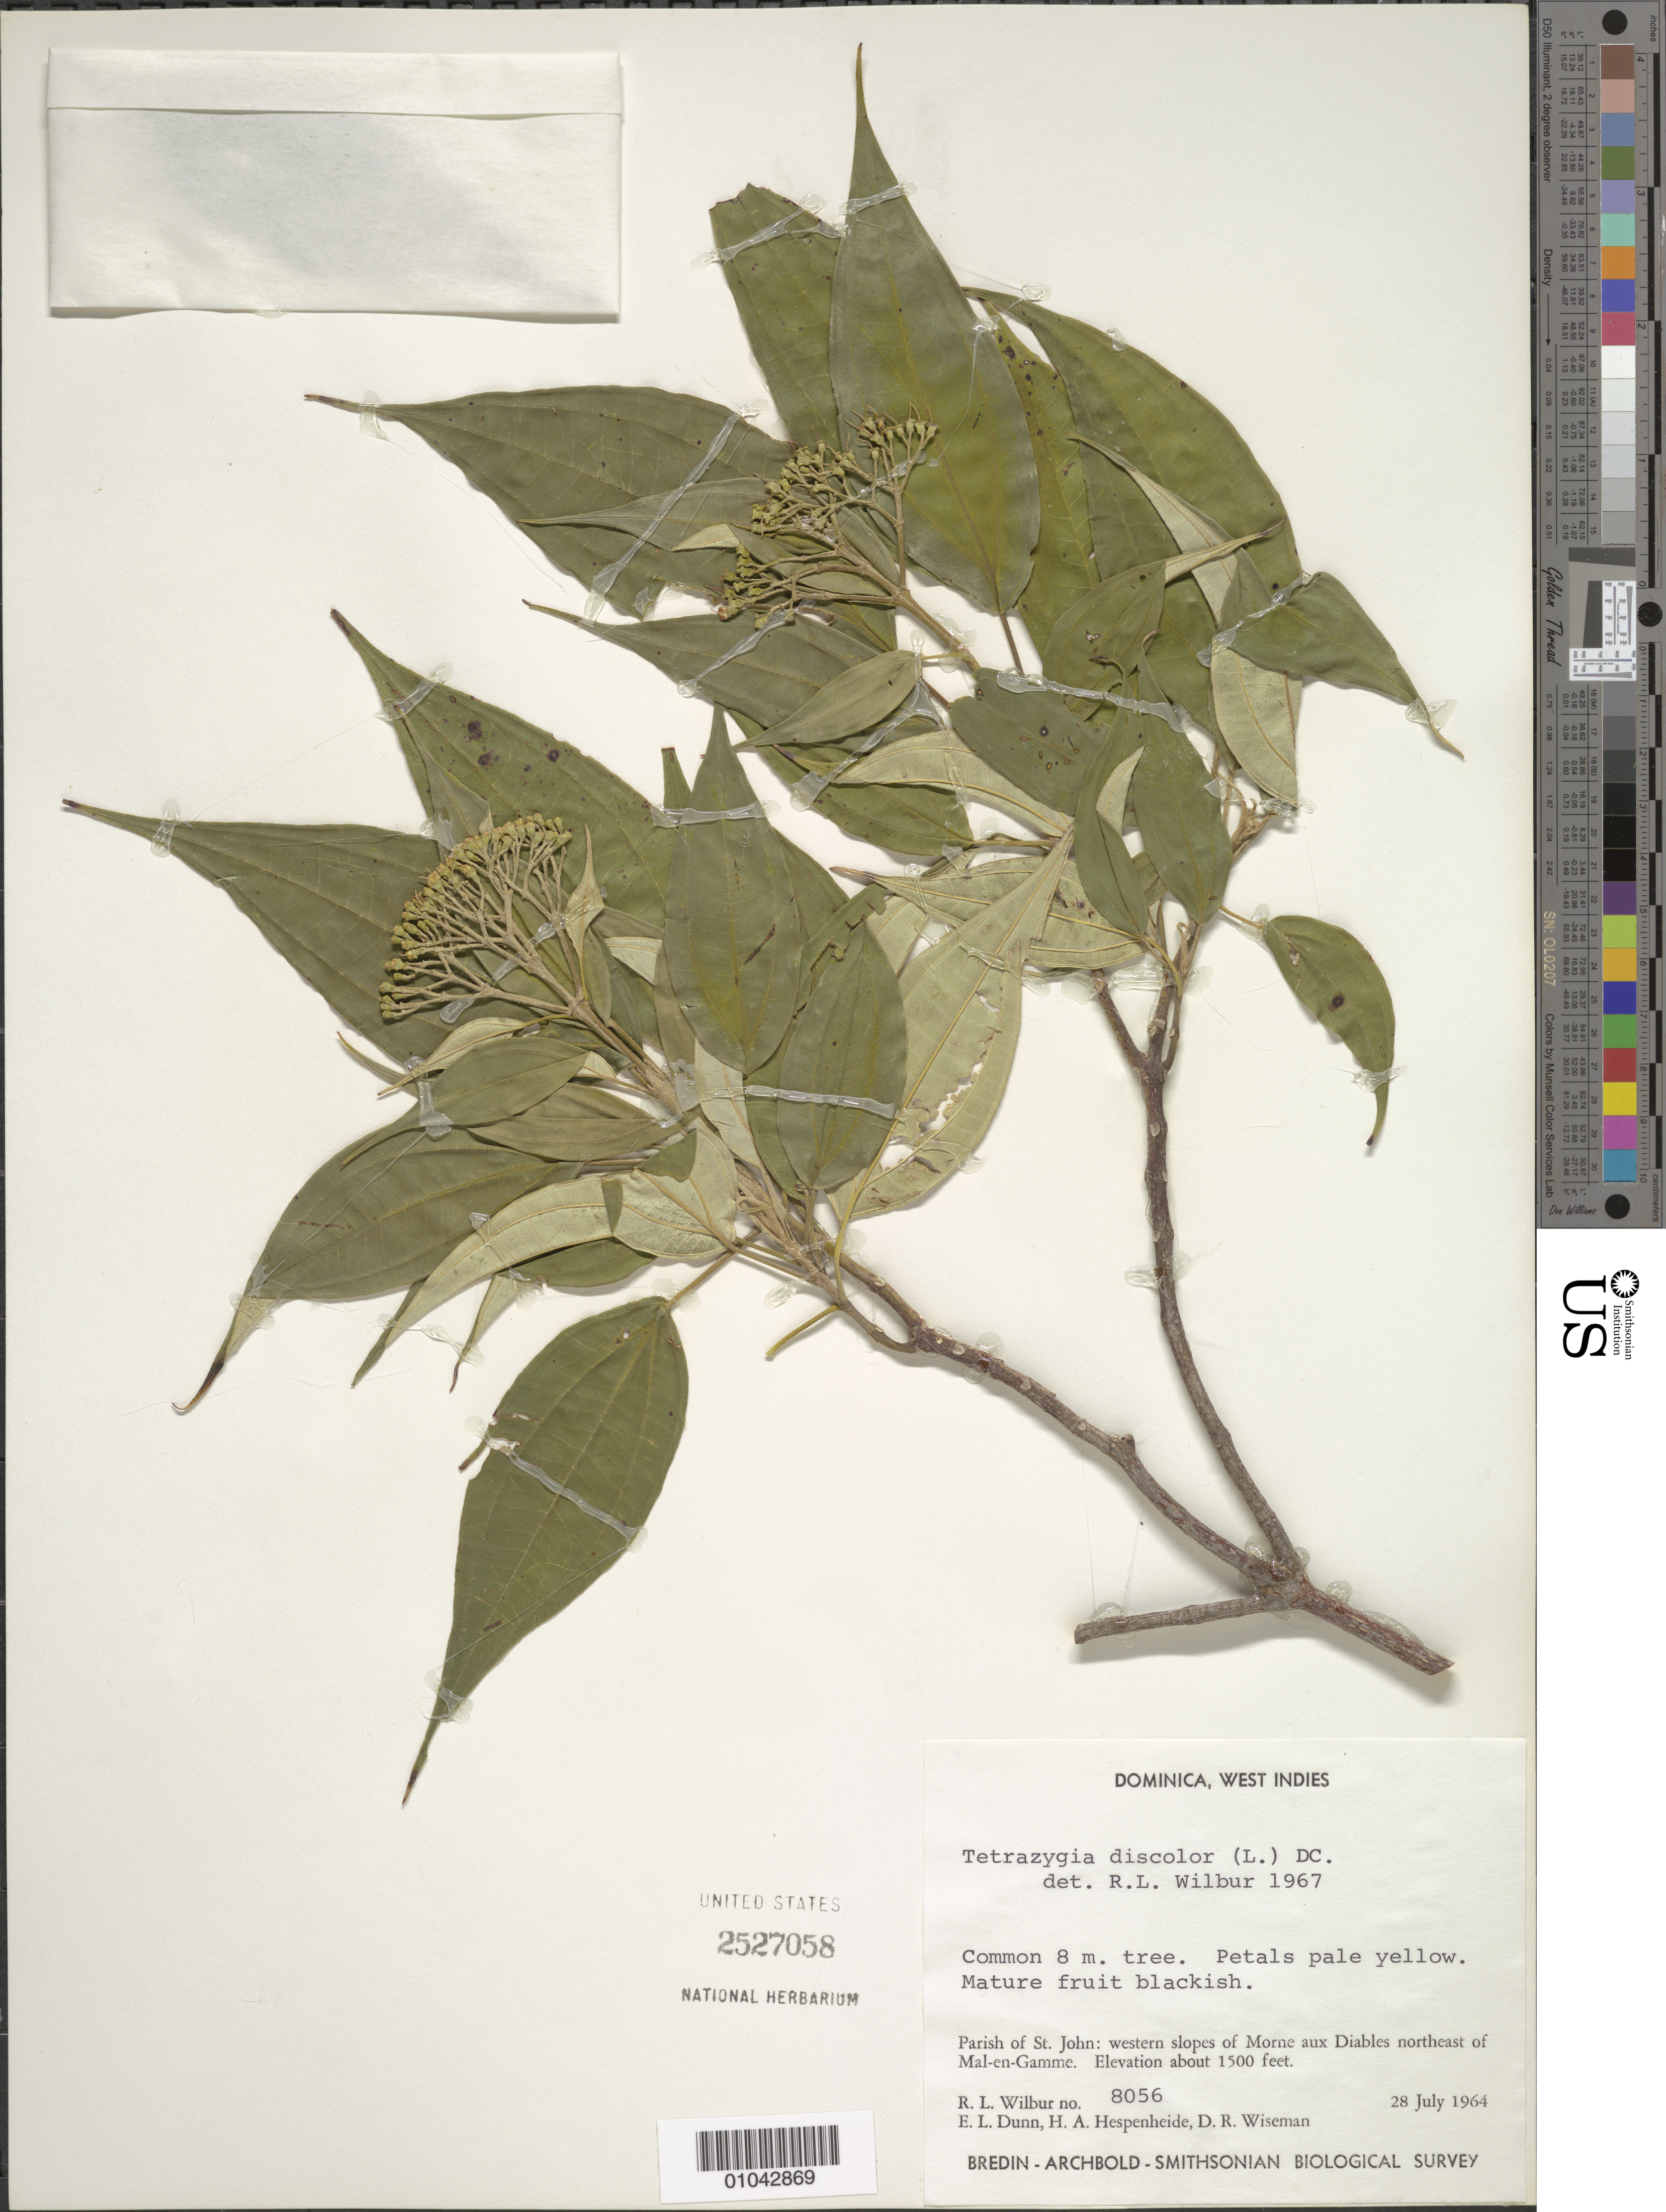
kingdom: Plantae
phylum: Tracheophyta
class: Magnoliopsida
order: Myrtales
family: Melastomataceae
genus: Tetrazygia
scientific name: Tetrazygia discolor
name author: (L.) DC.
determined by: Wilbur, R. L.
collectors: R. L. Wilbur, E. Dunn, H. A. Hespenheide & D. R. Wiseman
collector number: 8056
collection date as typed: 28 Jul 1964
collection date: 1964-07-28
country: Dominica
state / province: St. John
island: Dominica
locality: Western slopes of Morne aux diables northeast of Mal-en-Gamme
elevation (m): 457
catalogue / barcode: US 2527058